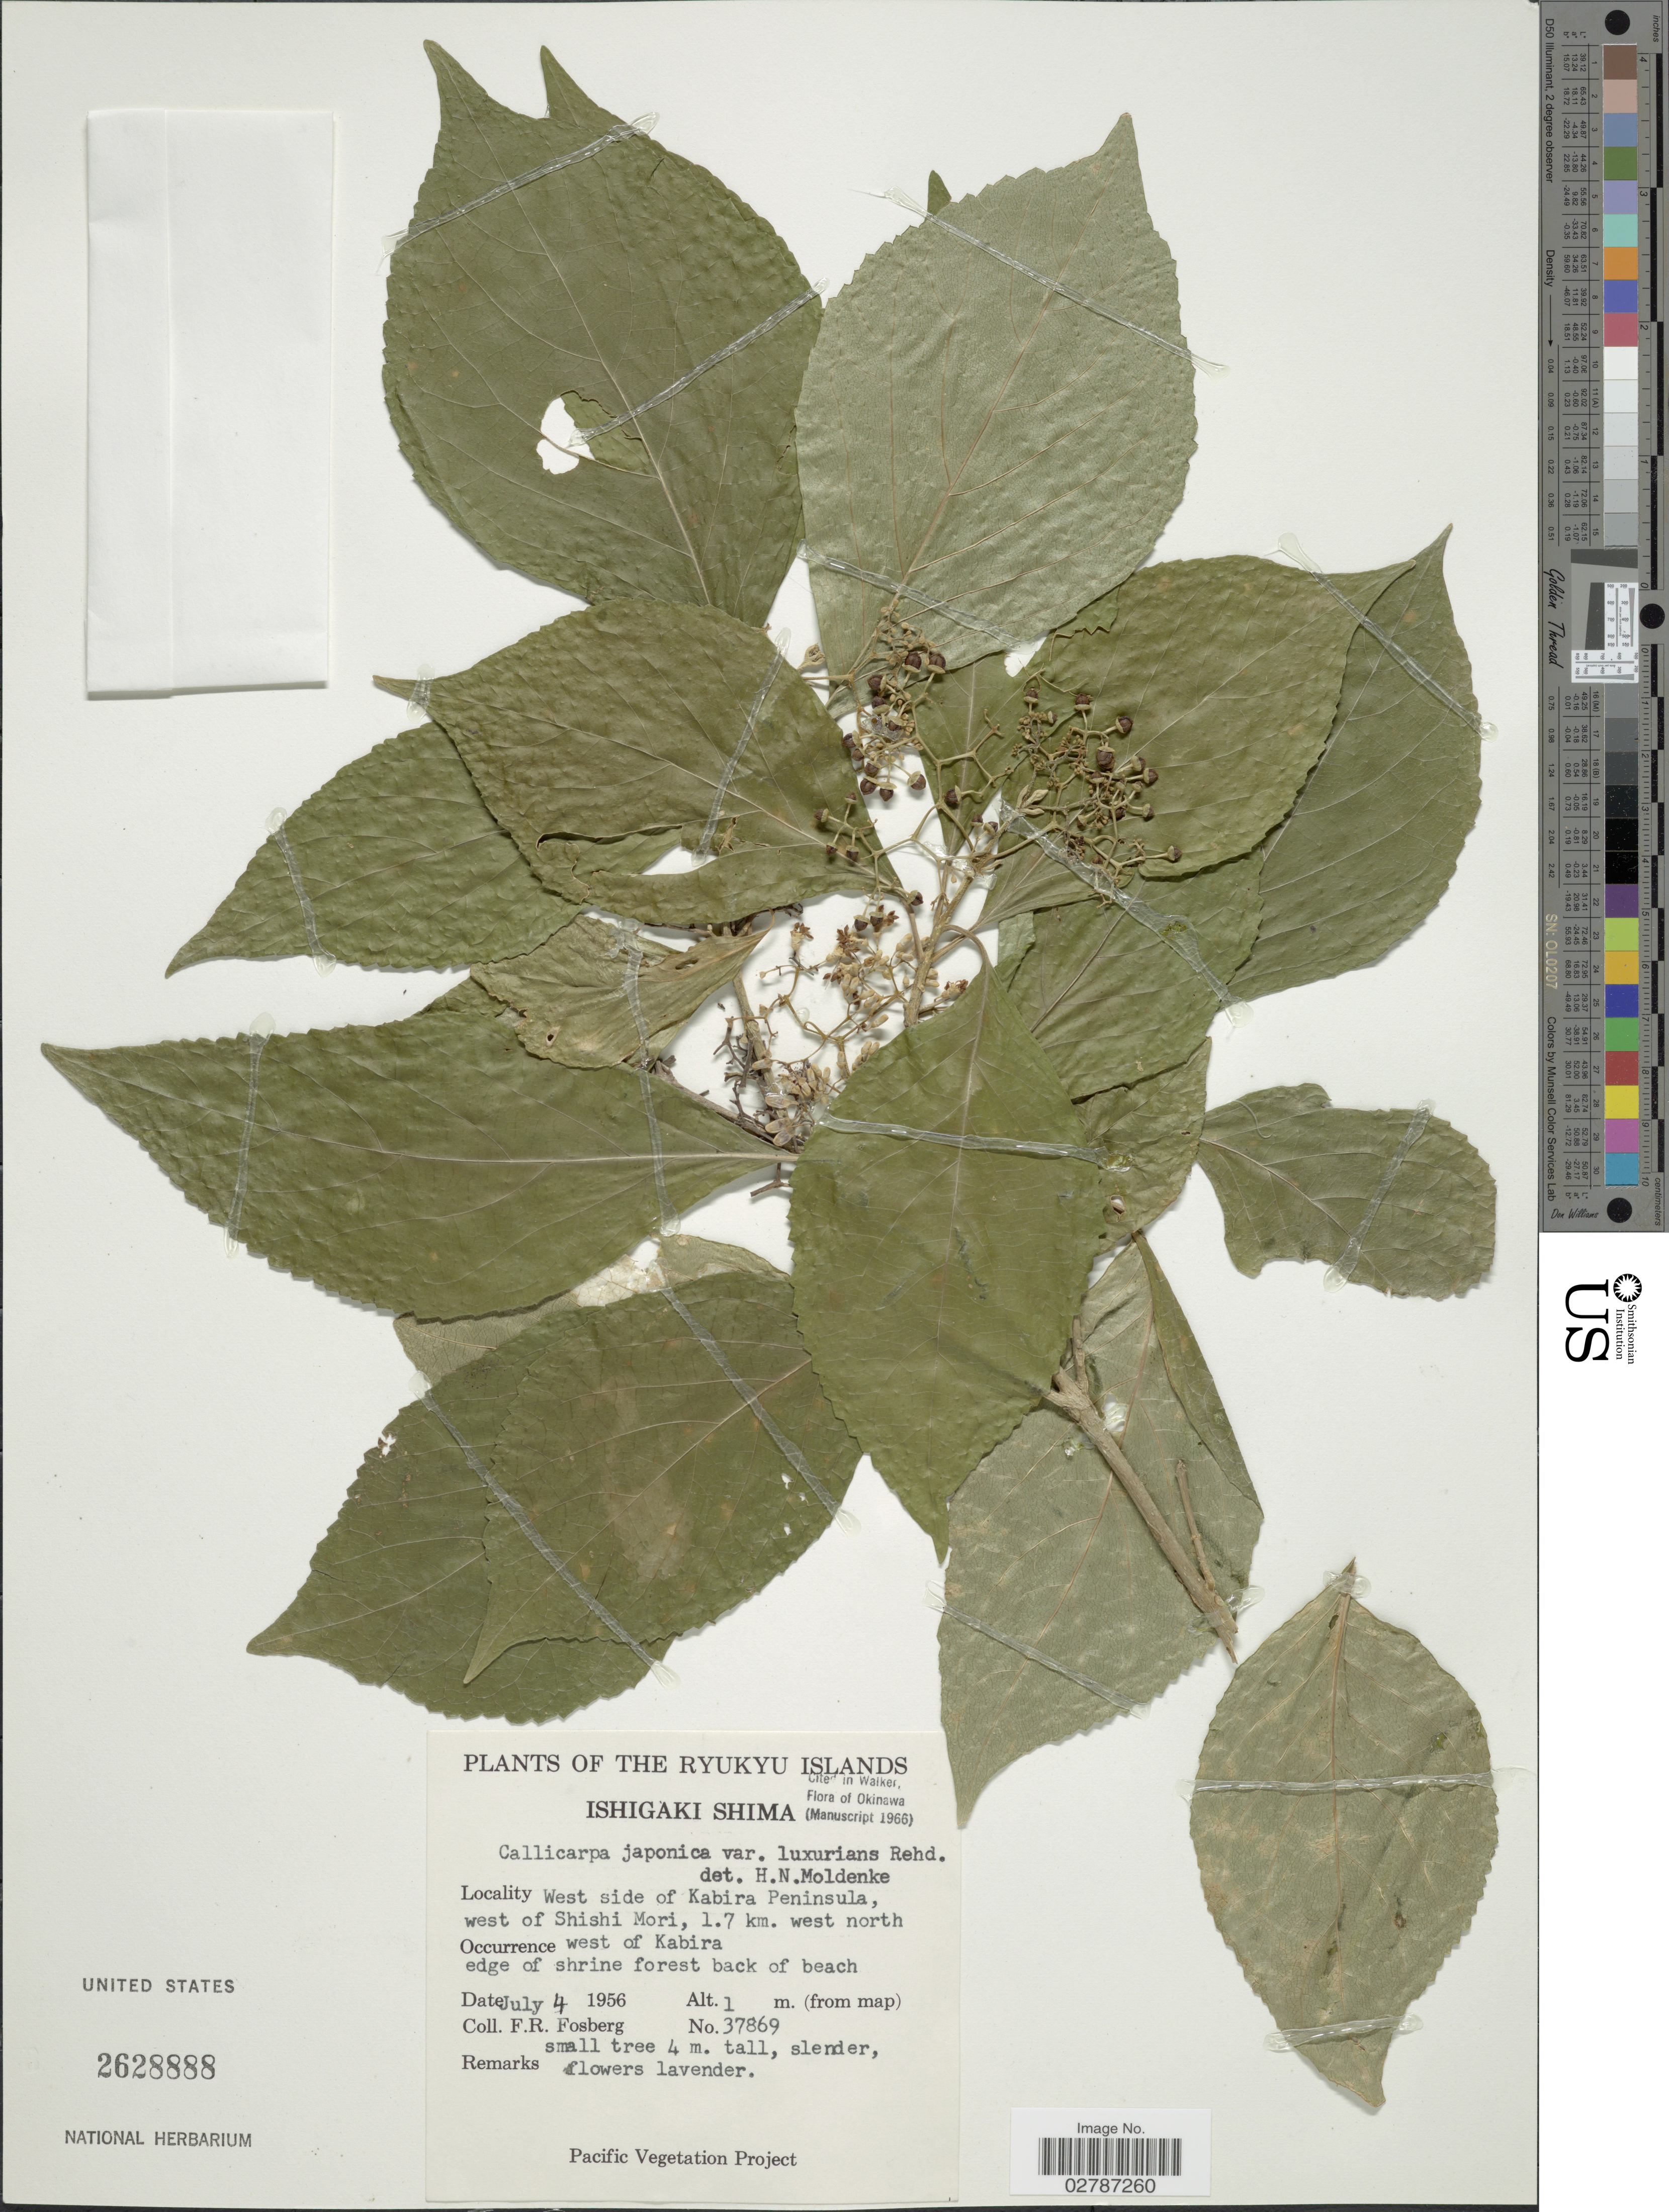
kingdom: Plantae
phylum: Tracheophyta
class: Magnoliopsida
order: Lamiales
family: Lamiaceae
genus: Callicarpa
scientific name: Callicarpa japonica var. luxurians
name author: Rehder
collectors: F. R. Fosberg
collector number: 37869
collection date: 1956-07-04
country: Japan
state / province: Okinawa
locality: Ryukyu Islands. Ishigaki Shima. West side of Kabira Peninsula, west of Shishi Mori, 1.7 km. west north, west of Kabira.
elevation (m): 1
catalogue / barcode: US 2628888